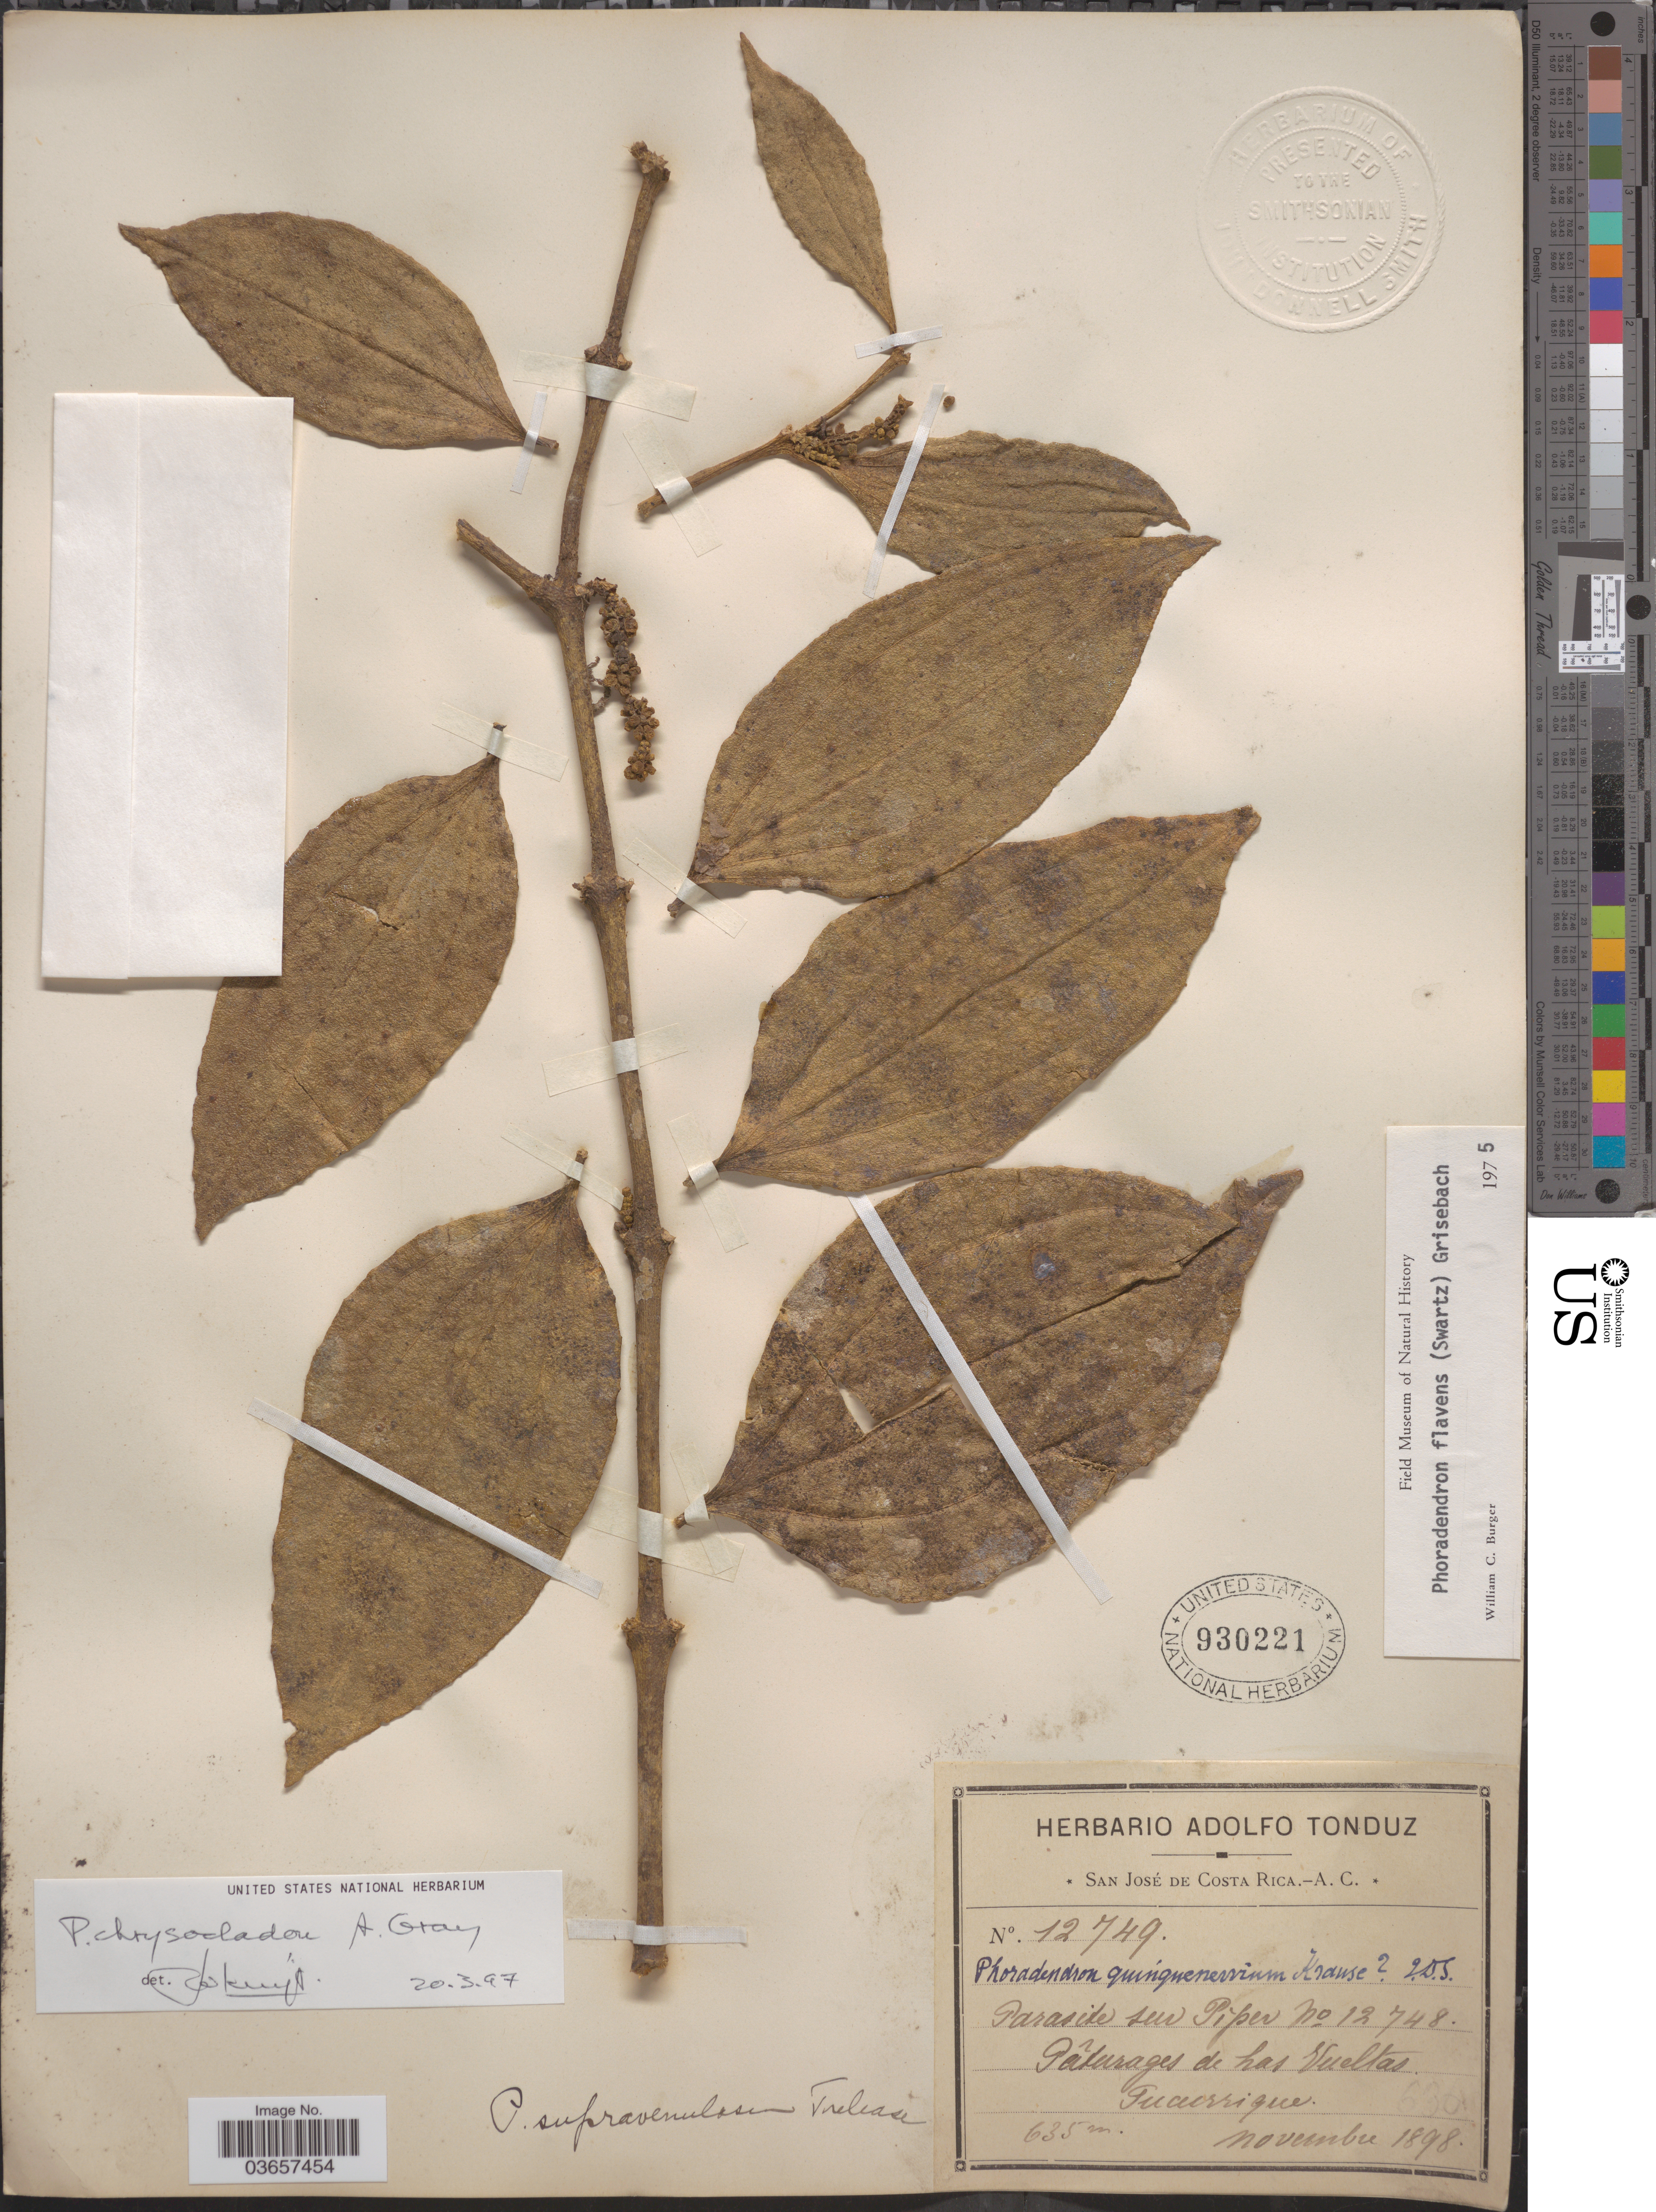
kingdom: Plantae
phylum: Tracheophyta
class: Magnoliopsida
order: Santalales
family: Viscaceae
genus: Phoradendron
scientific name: Phoradendron chrysocladon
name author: A. Gray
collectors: ex Herb. Adolfo Tonduz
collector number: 12749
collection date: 1898-11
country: Costa Rica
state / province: San José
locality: Pâturages de Las Vueltas. Tucurrique.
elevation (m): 635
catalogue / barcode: US 930221